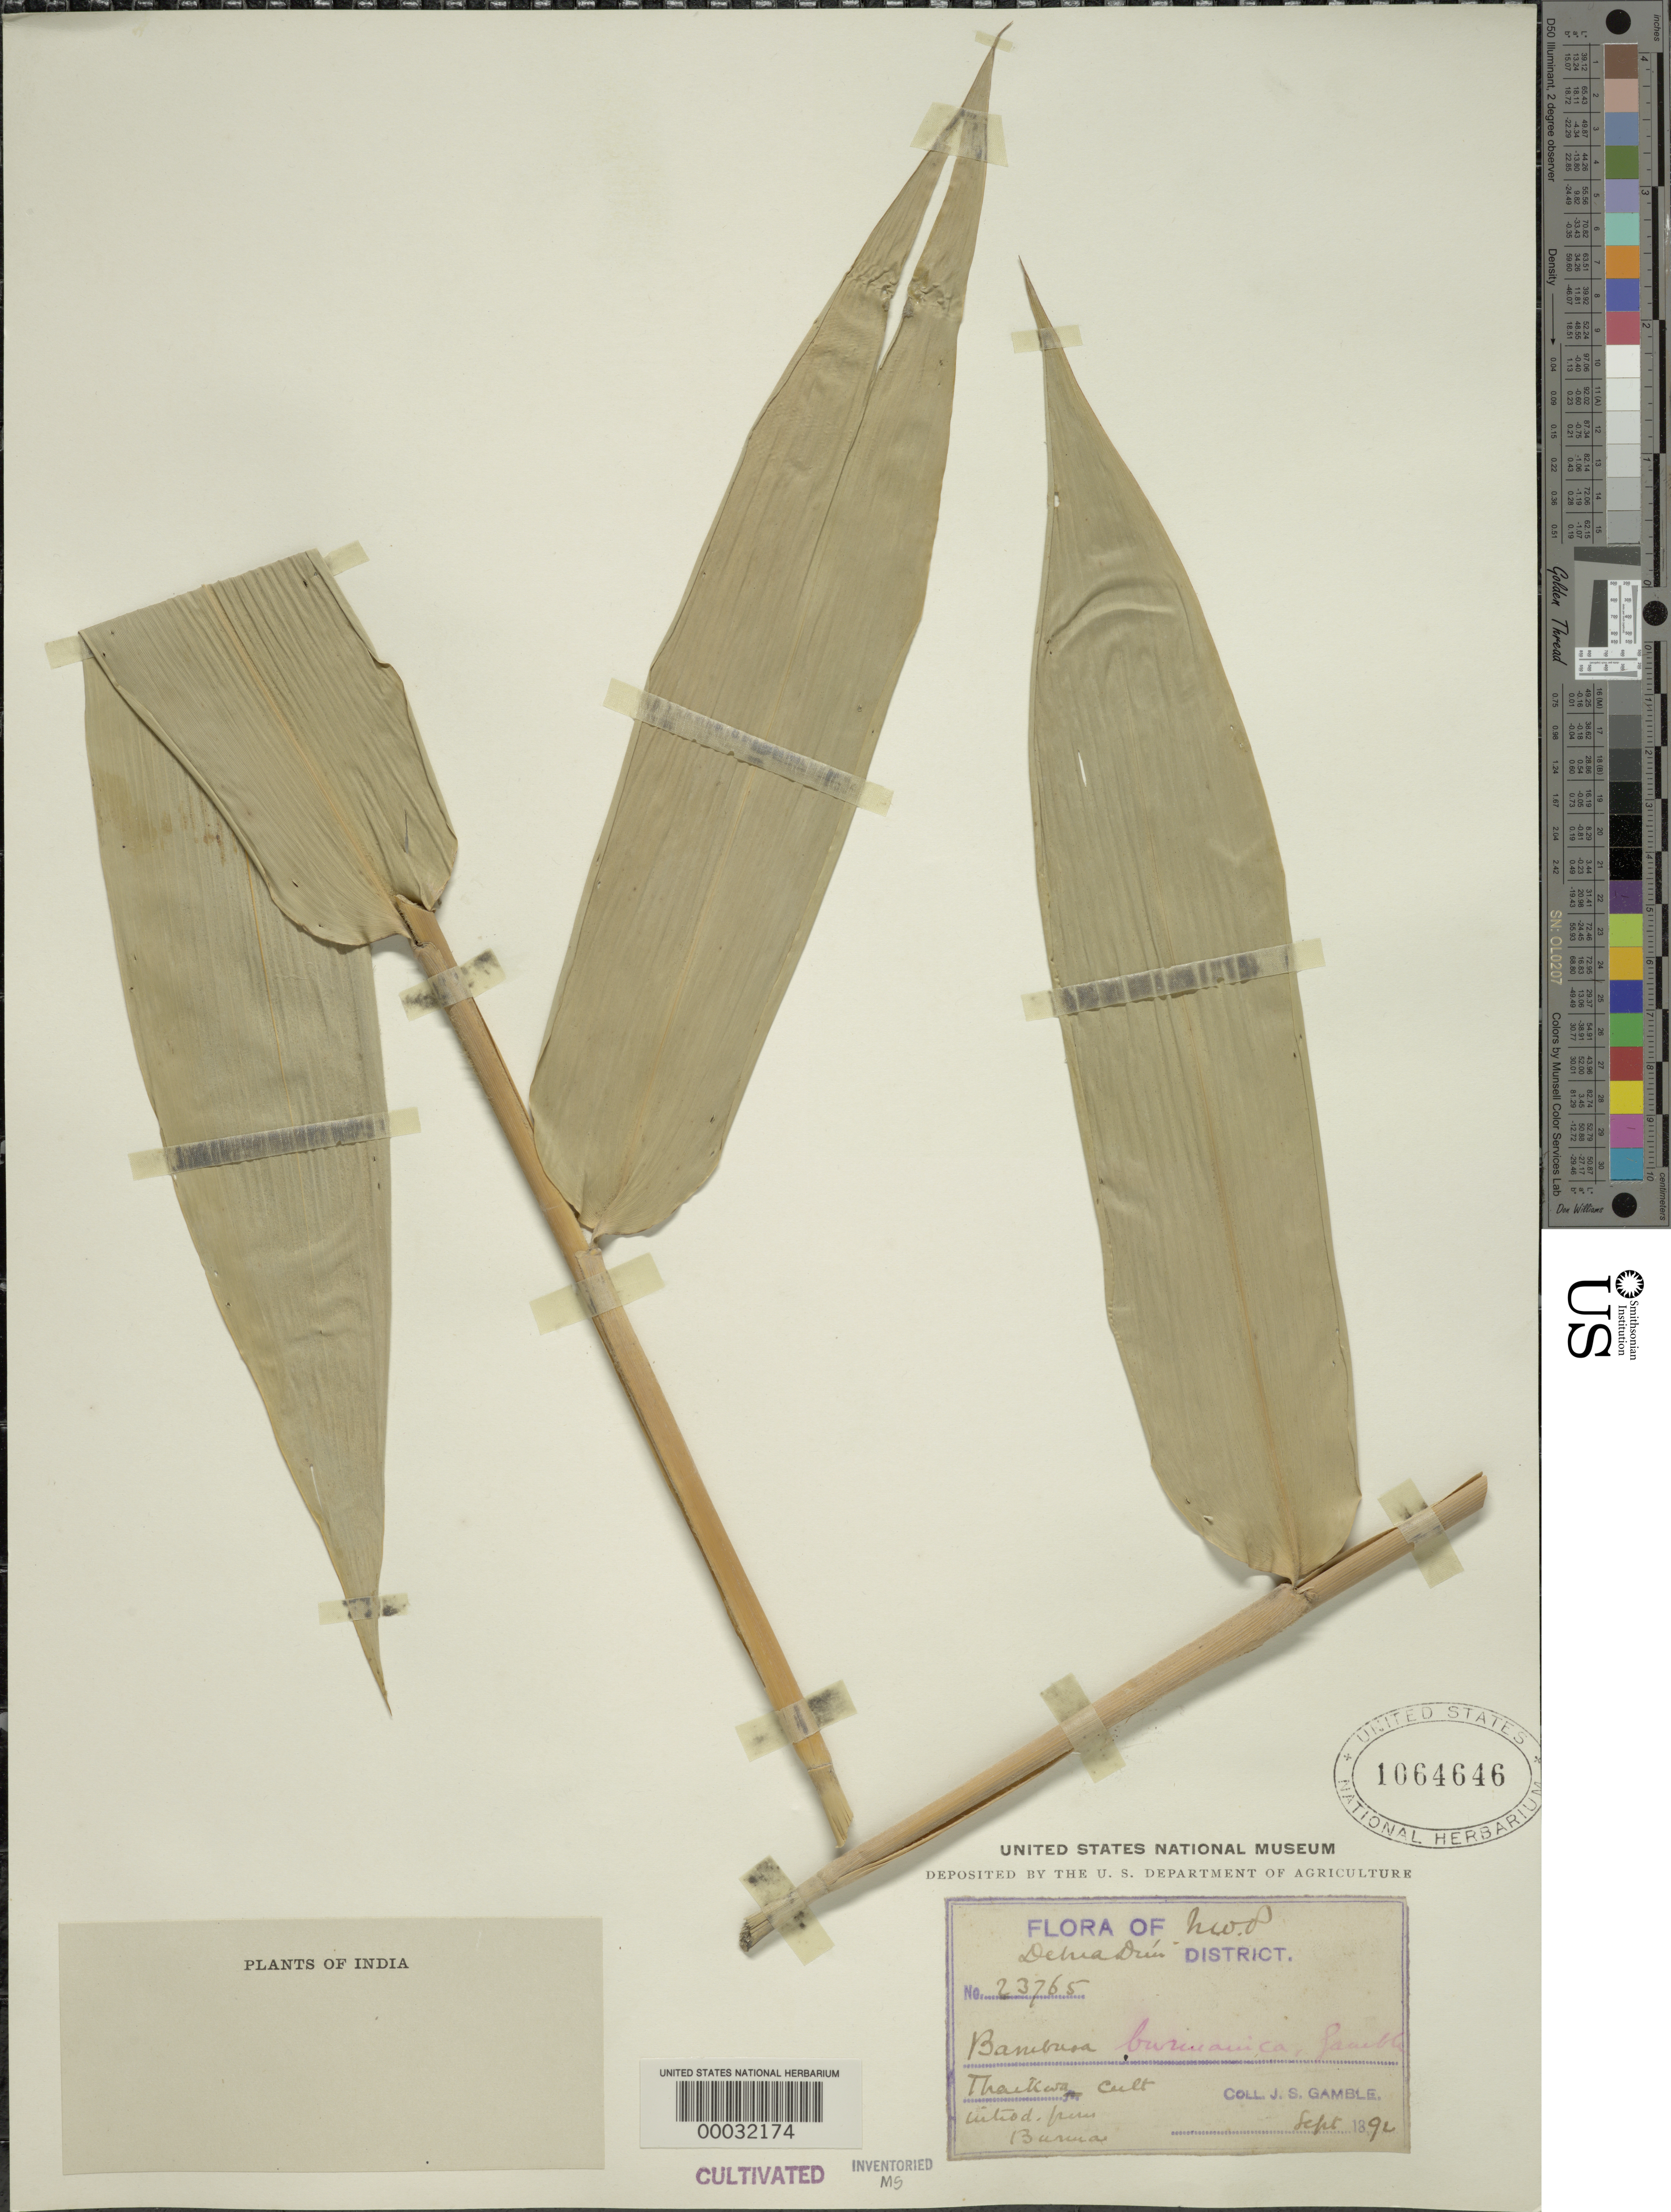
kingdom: Plantae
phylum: Tracheophyta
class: Liliopsida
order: Poales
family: Poaceae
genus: Bambusa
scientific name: Bambusa burmanica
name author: Gamble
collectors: J. S. Gamble et al.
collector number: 23765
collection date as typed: Sep 1892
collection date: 1892-09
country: Myanmar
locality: Thaikwaw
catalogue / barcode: US 1064646